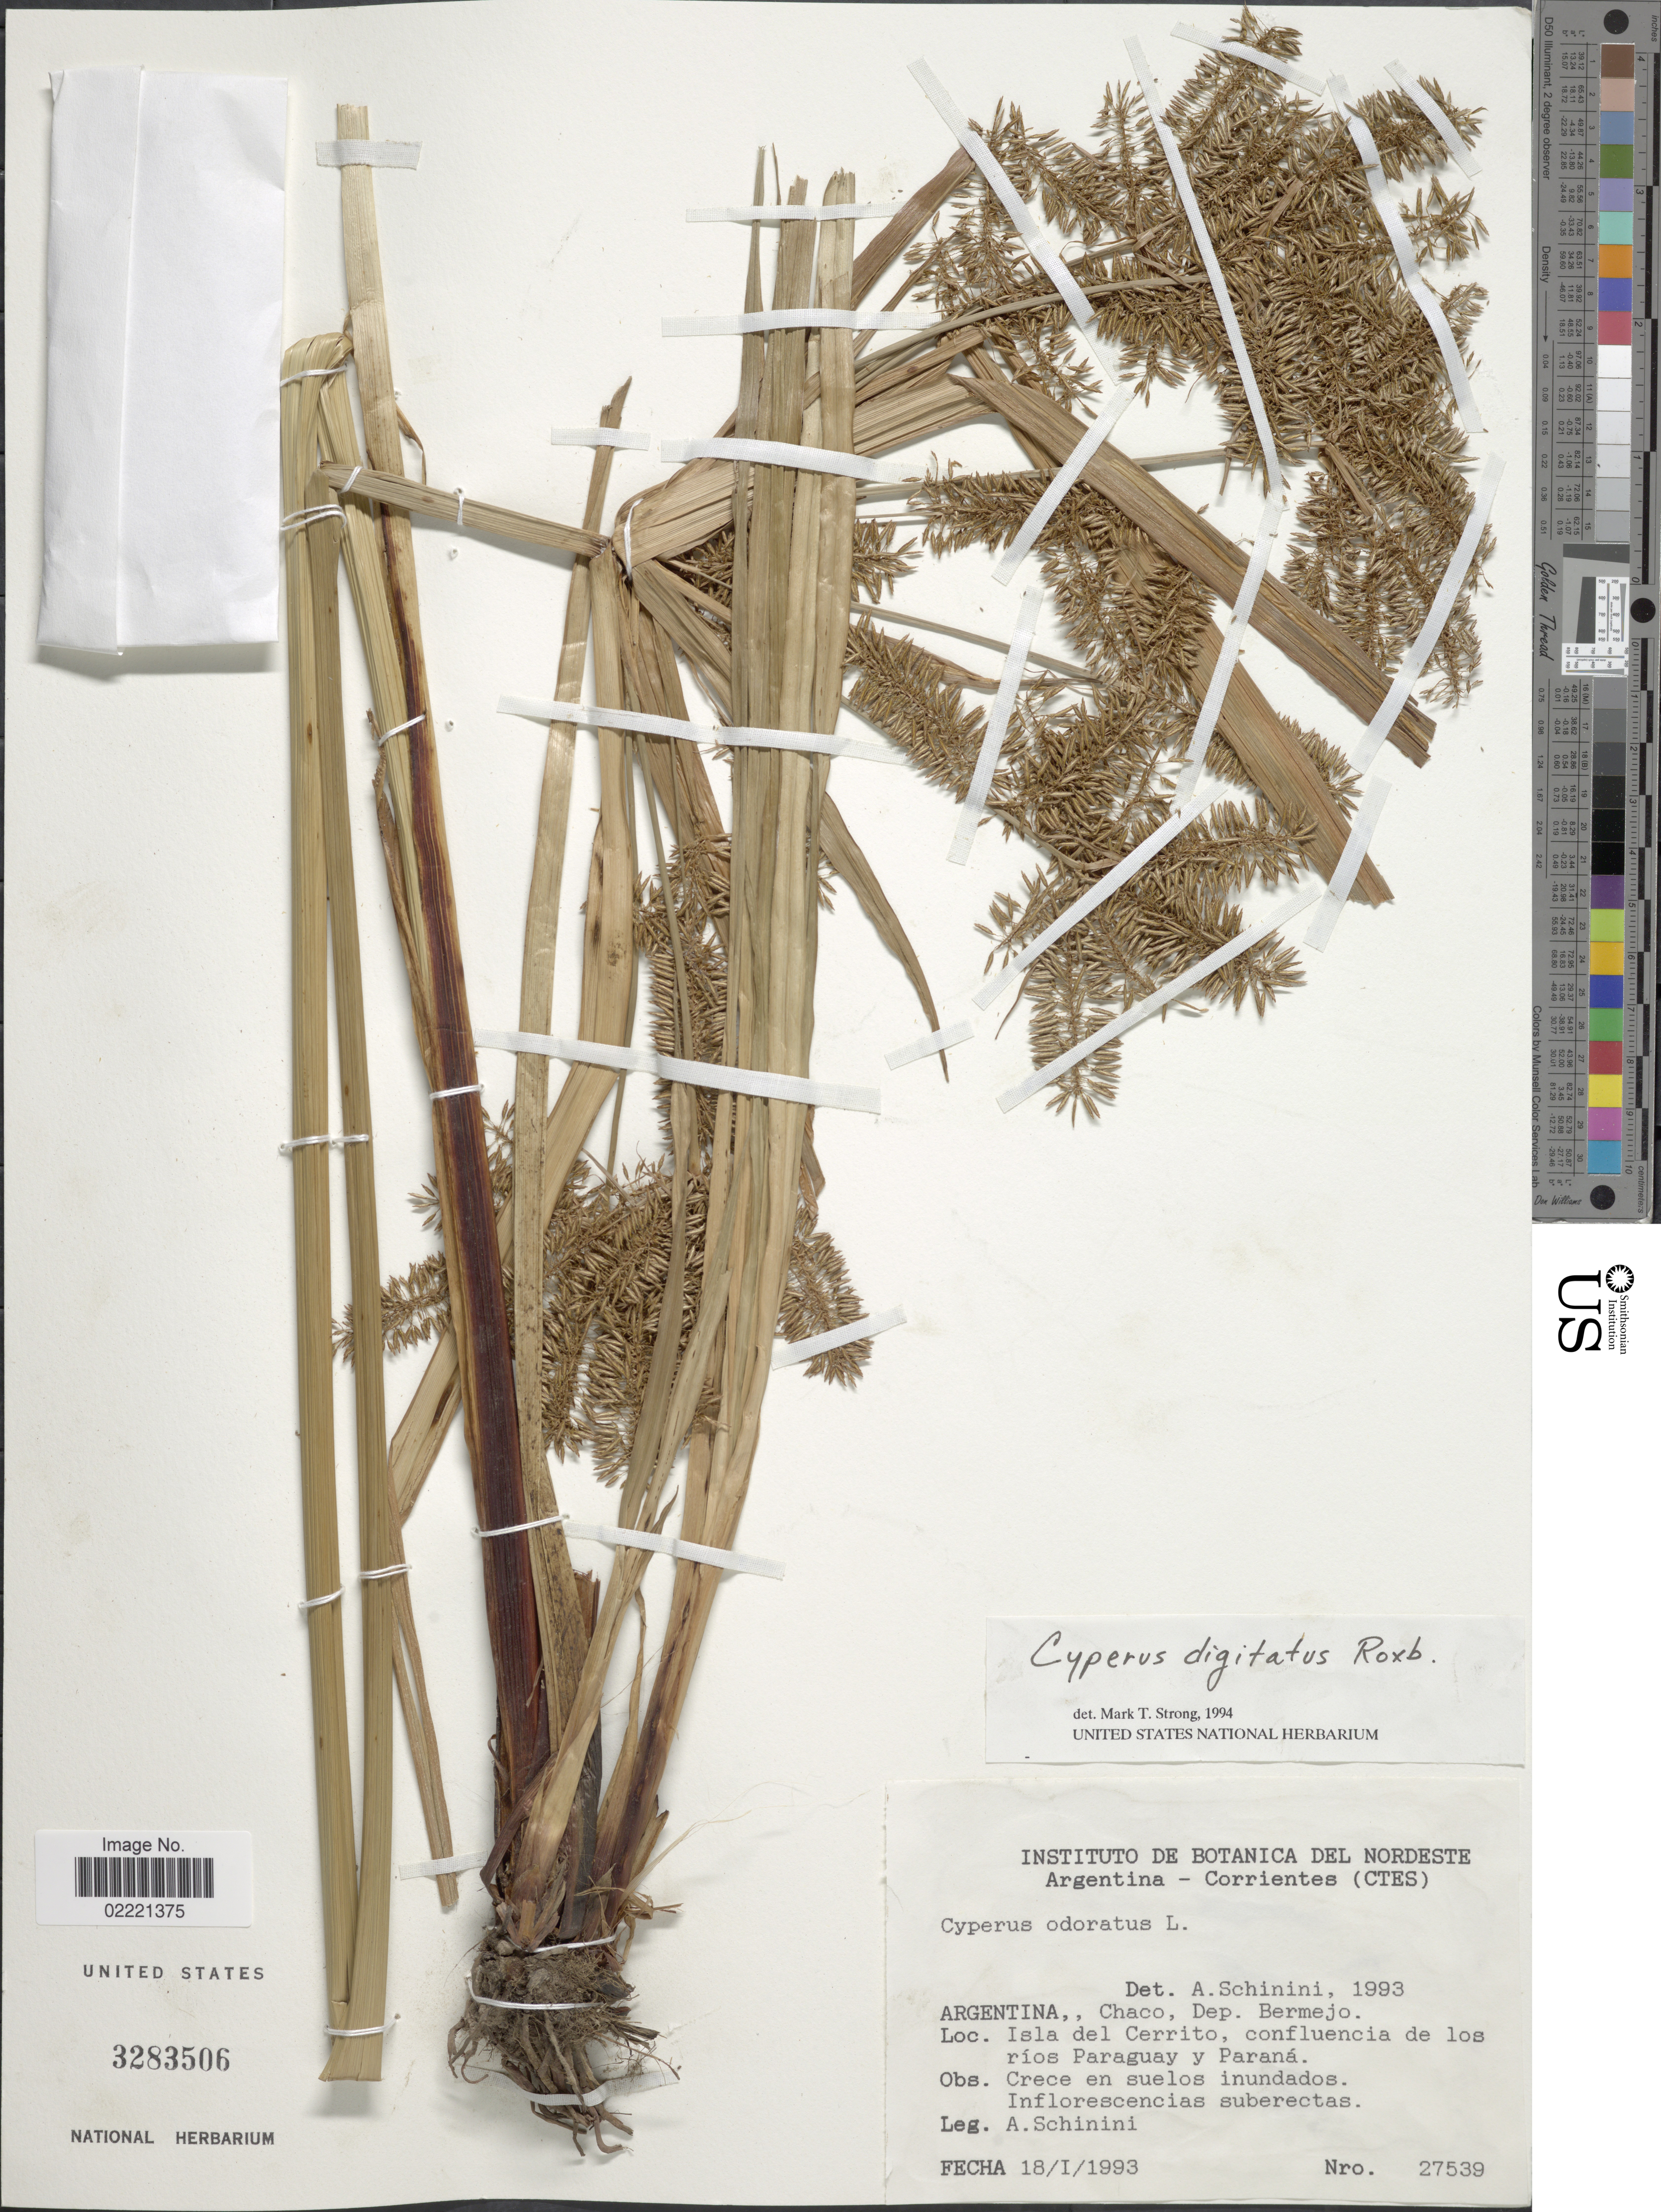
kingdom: Plantae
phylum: Tracheophyta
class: Liliopsida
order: Poales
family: Cyperaceae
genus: Cyperus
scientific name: Cyperus digitatus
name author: Roxb.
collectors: A. Schinini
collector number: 27539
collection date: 1993-01-18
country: Argentina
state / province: Chaco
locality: Dep. Bermejo, Isla del Cerrito, confluencia de los rios Paraguay y Parana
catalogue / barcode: US 3283506